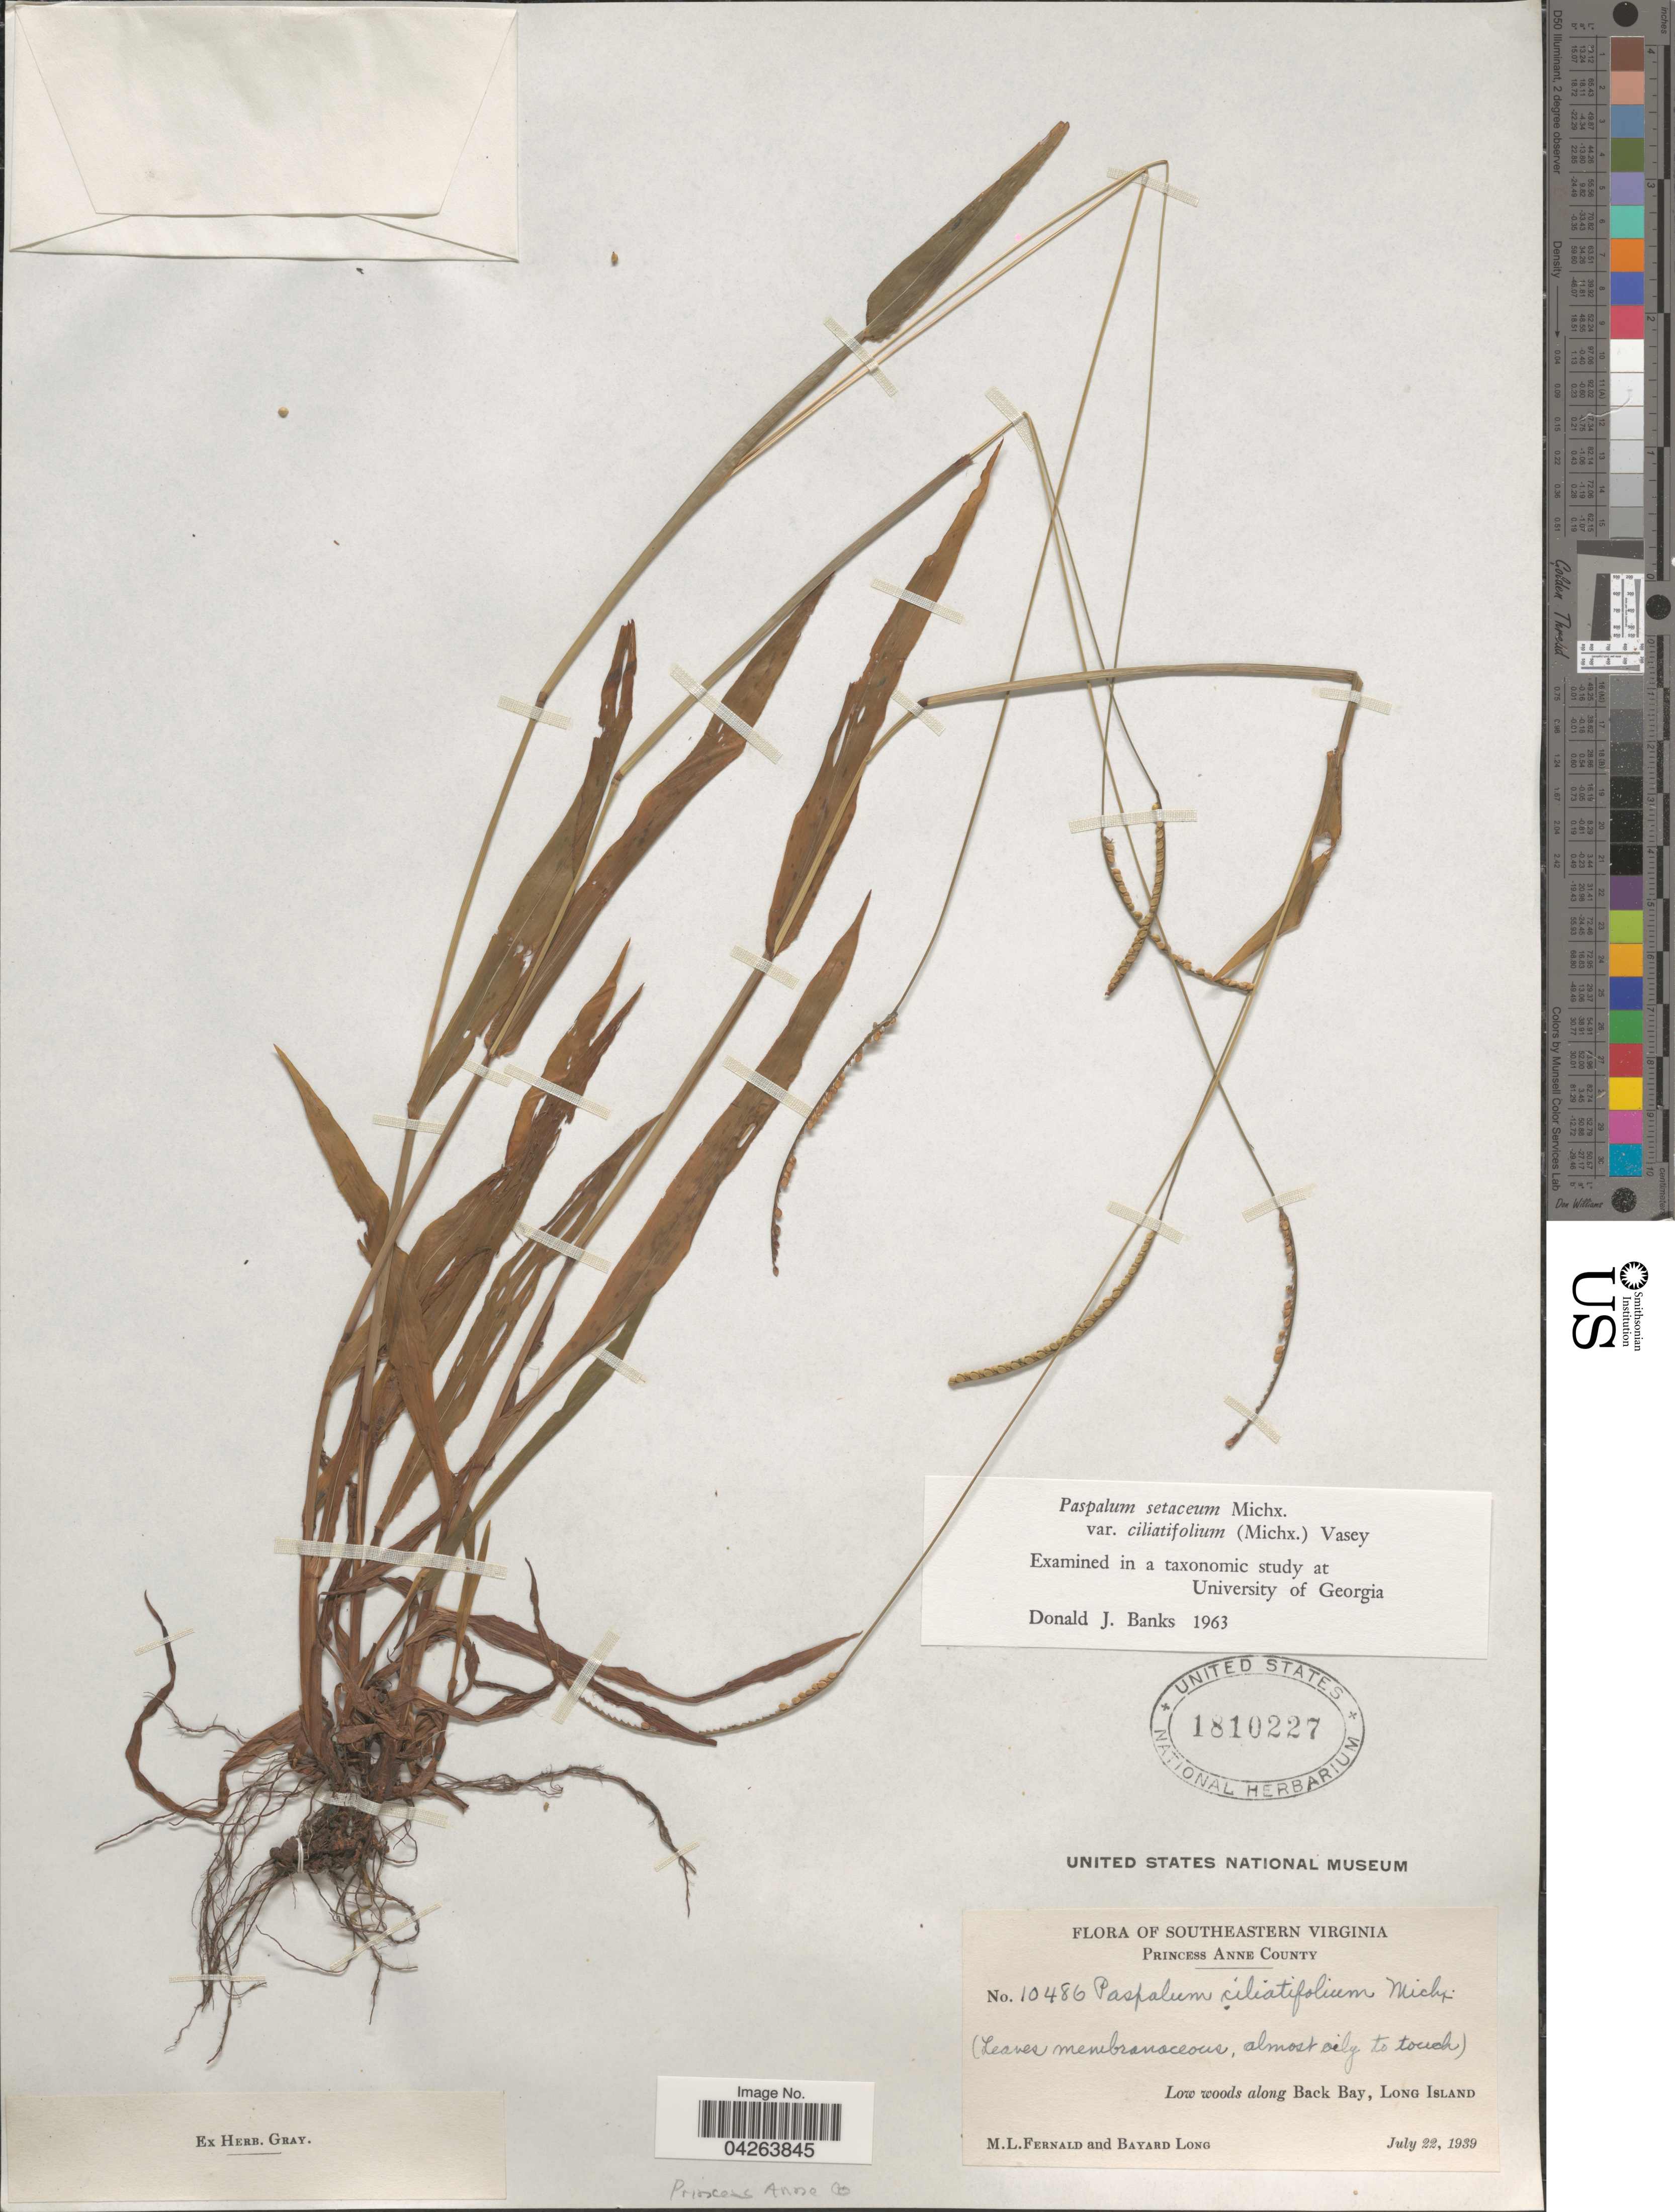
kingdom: Plantae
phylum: Tracheophyta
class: Liliopsida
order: Poales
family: Poaceae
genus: Paspalum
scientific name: Paspalum setaceum var. ciliatifolium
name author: (Michx.) Vasey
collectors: M. L. Fernald & B. Long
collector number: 10486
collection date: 1939-07-22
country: United States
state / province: Virginia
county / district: City of Virginia Beach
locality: Southeastern Virginia. Princess Anne County. Low woods along Back Bay, Long Island.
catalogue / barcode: US 1810227